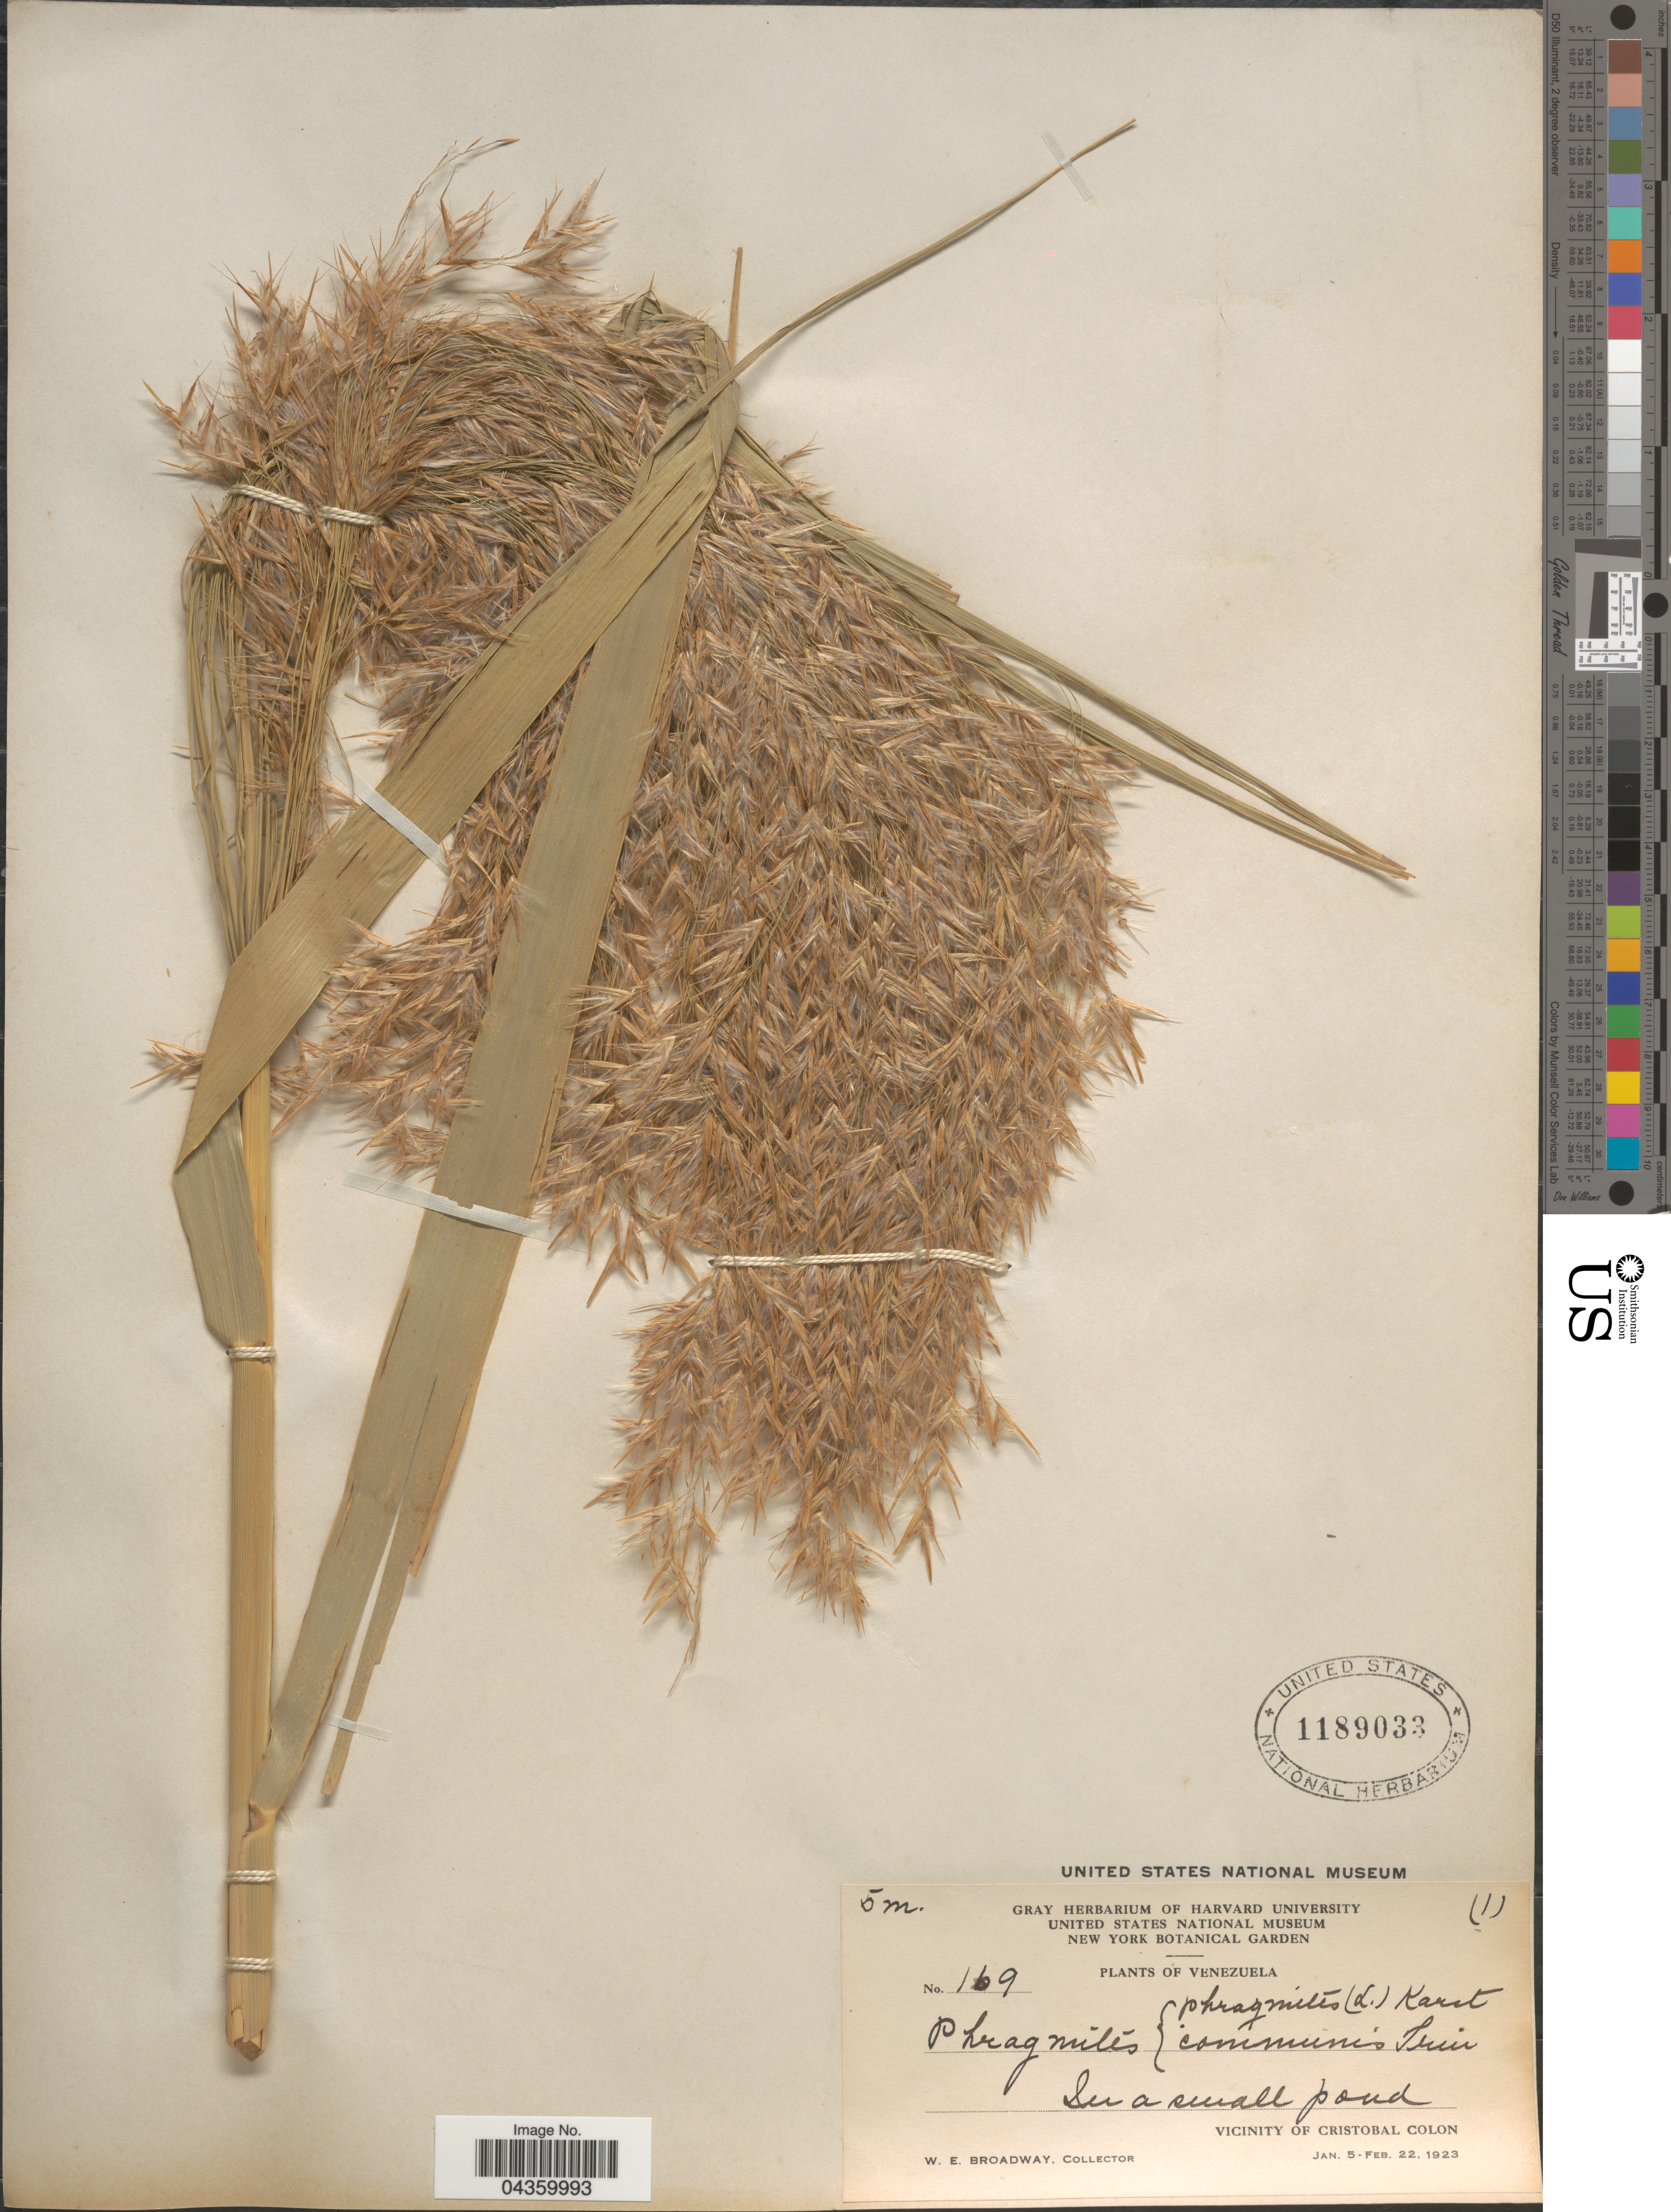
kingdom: Plantae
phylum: Tracheophyta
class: Liliopsida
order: Poales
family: Poaceae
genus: Phragmites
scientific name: Phragmites australis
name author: (Cav.) Trin. ex Steud.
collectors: W. E. Broadway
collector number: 169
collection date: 1923-01-05/1923-02-22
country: Venezuela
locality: Vicinity of Cristobal Colon.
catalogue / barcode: US 1189033